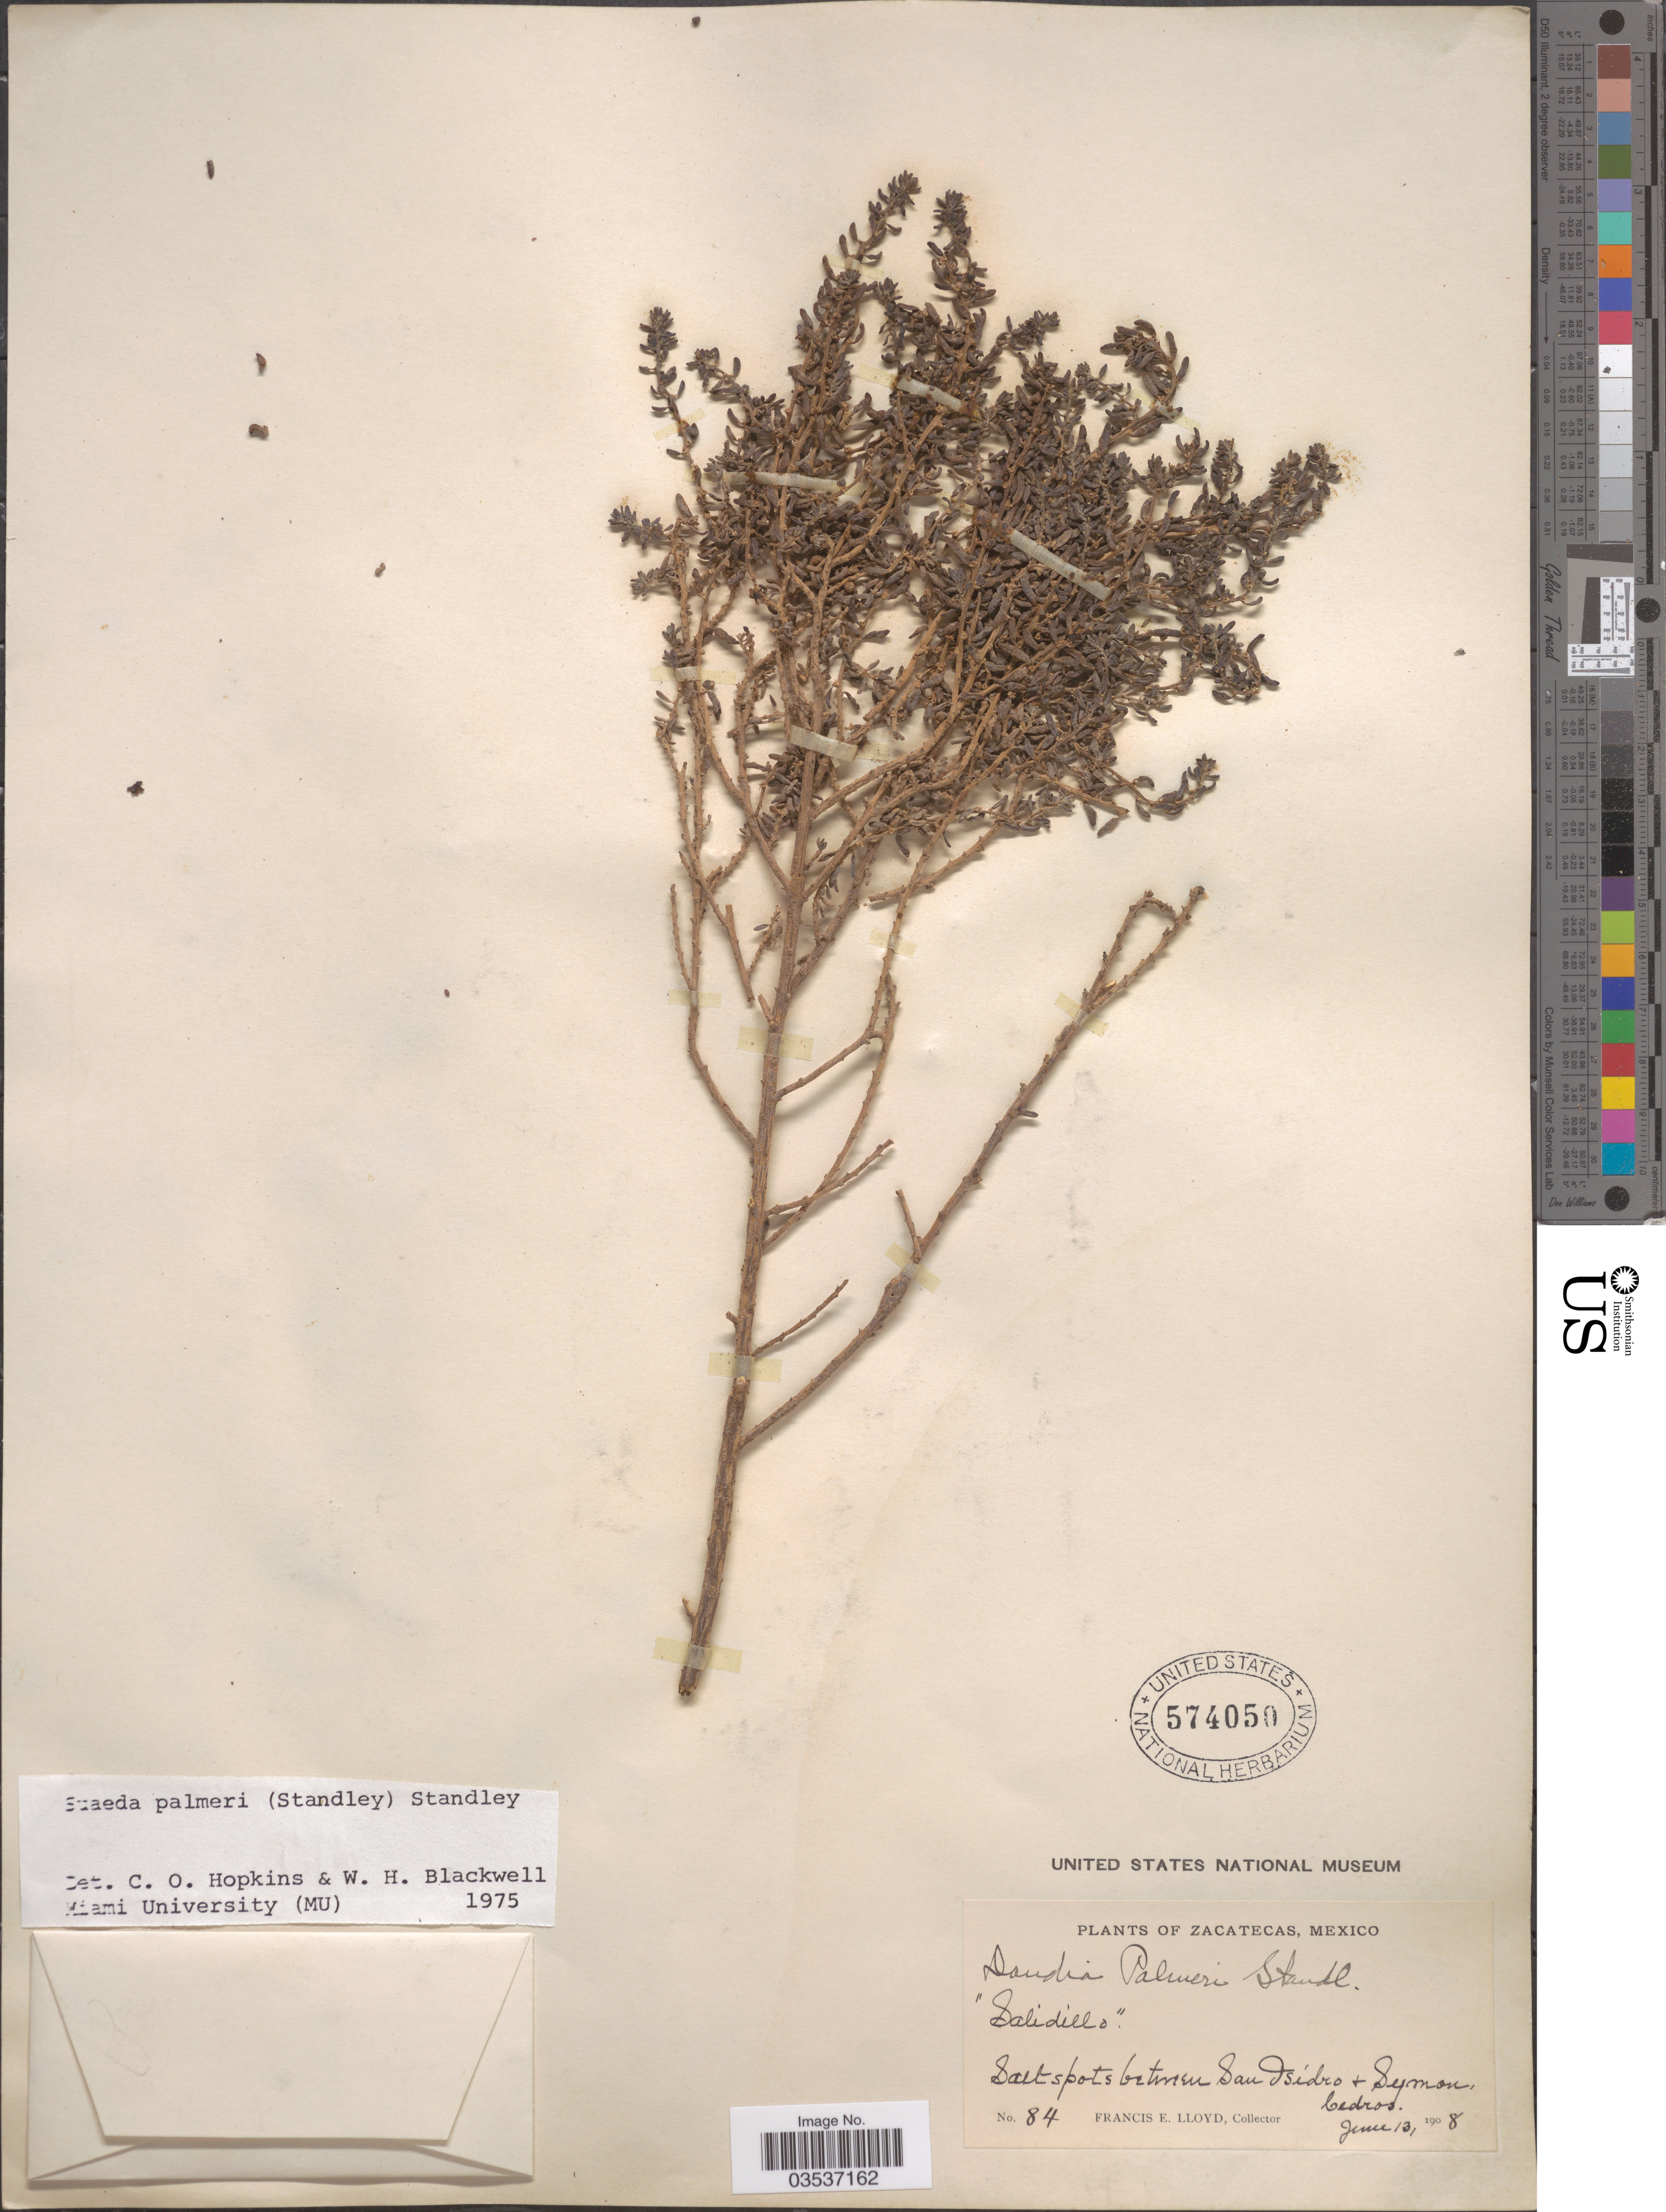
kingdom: Plantae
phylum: Tracheophyta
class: Magnoliopsida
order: Caryophyllales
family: Amaranthaceae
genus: Suaeda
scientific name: Suaeda palmeri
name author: (Standl.) Standl.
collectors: Lloyd, C. E.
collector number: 84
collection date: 1908-06-13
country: Mexico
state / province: Zacatecas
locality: Between San Isidro + Symon Cedros.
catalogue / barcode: US 574050